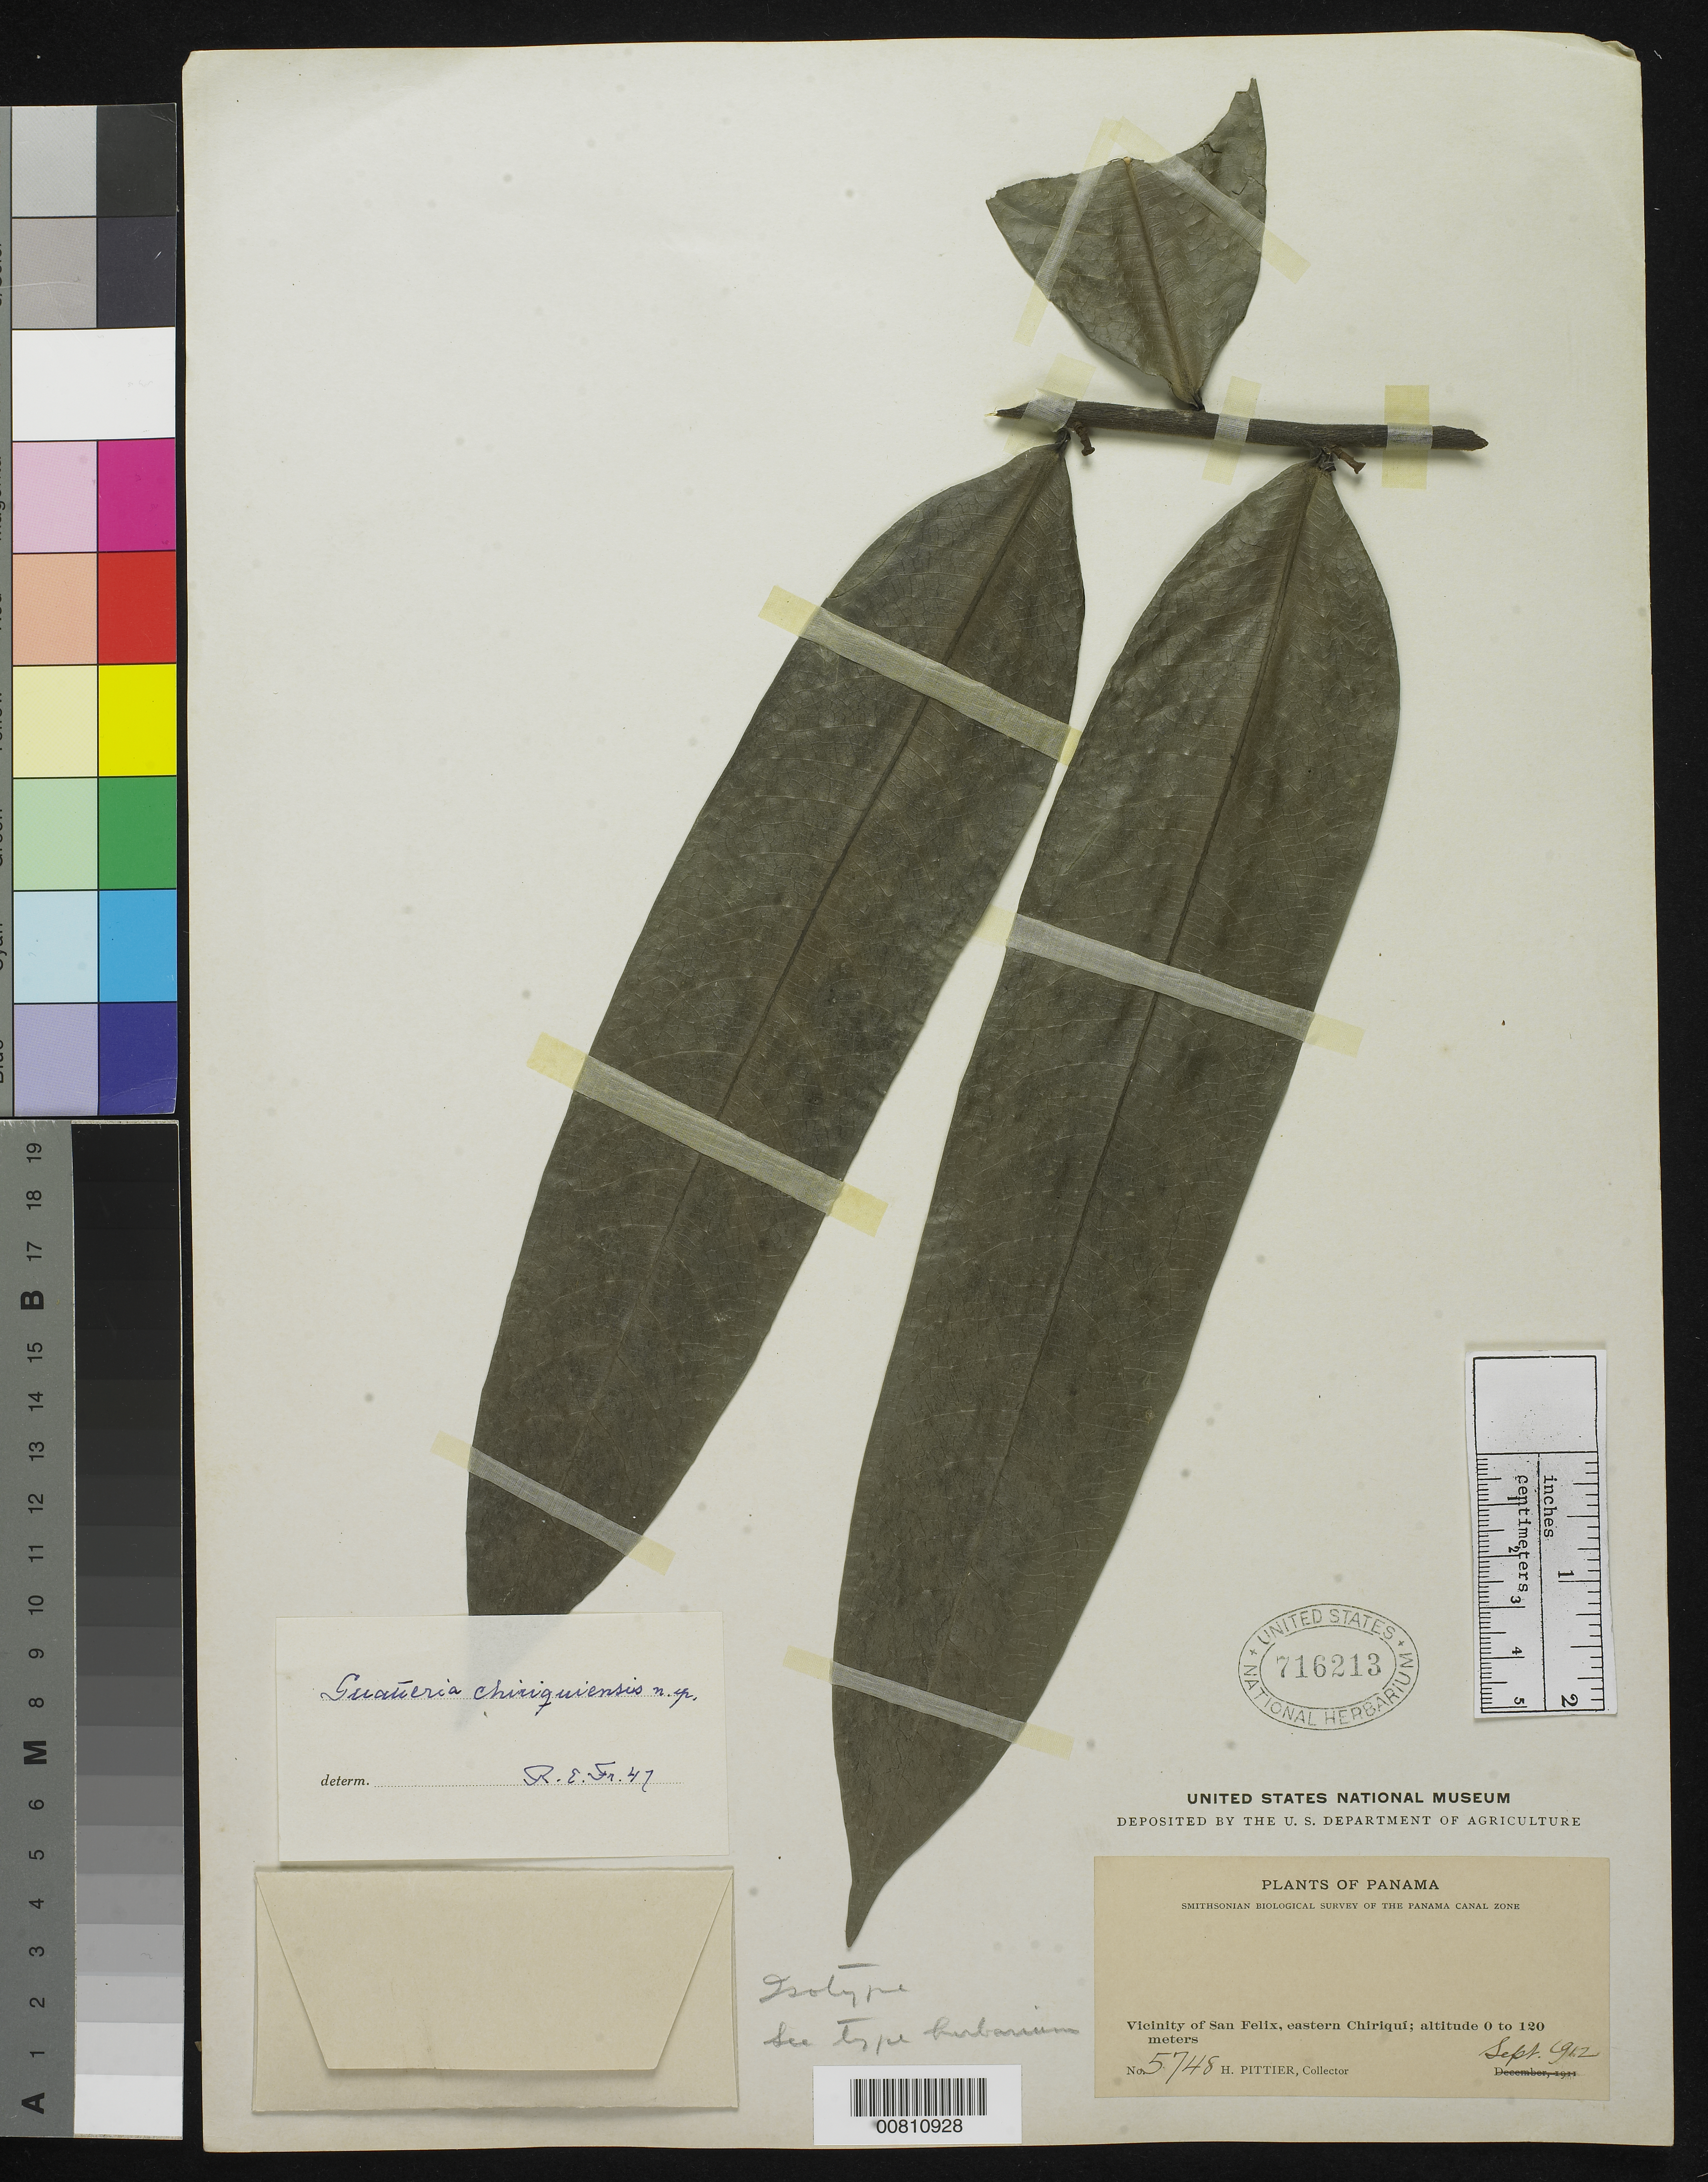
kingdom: Plantae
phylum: Tracheophyta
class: Magnoliopsida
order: Magnoliales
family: Annonaceae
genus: Guatteria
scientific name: Guatteria chiriquiensis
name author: R.E. Fr.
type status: Isotype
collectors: H. F. Pittier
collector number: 5748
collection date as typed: Sep 1912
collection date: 1912-09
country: Panama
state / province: Chiriquí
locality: Vicinity of San Felix.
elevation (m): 0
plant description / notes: This sheet annotated "isotype" in unknown hand but may be part of holotype.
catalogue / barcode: US 716213